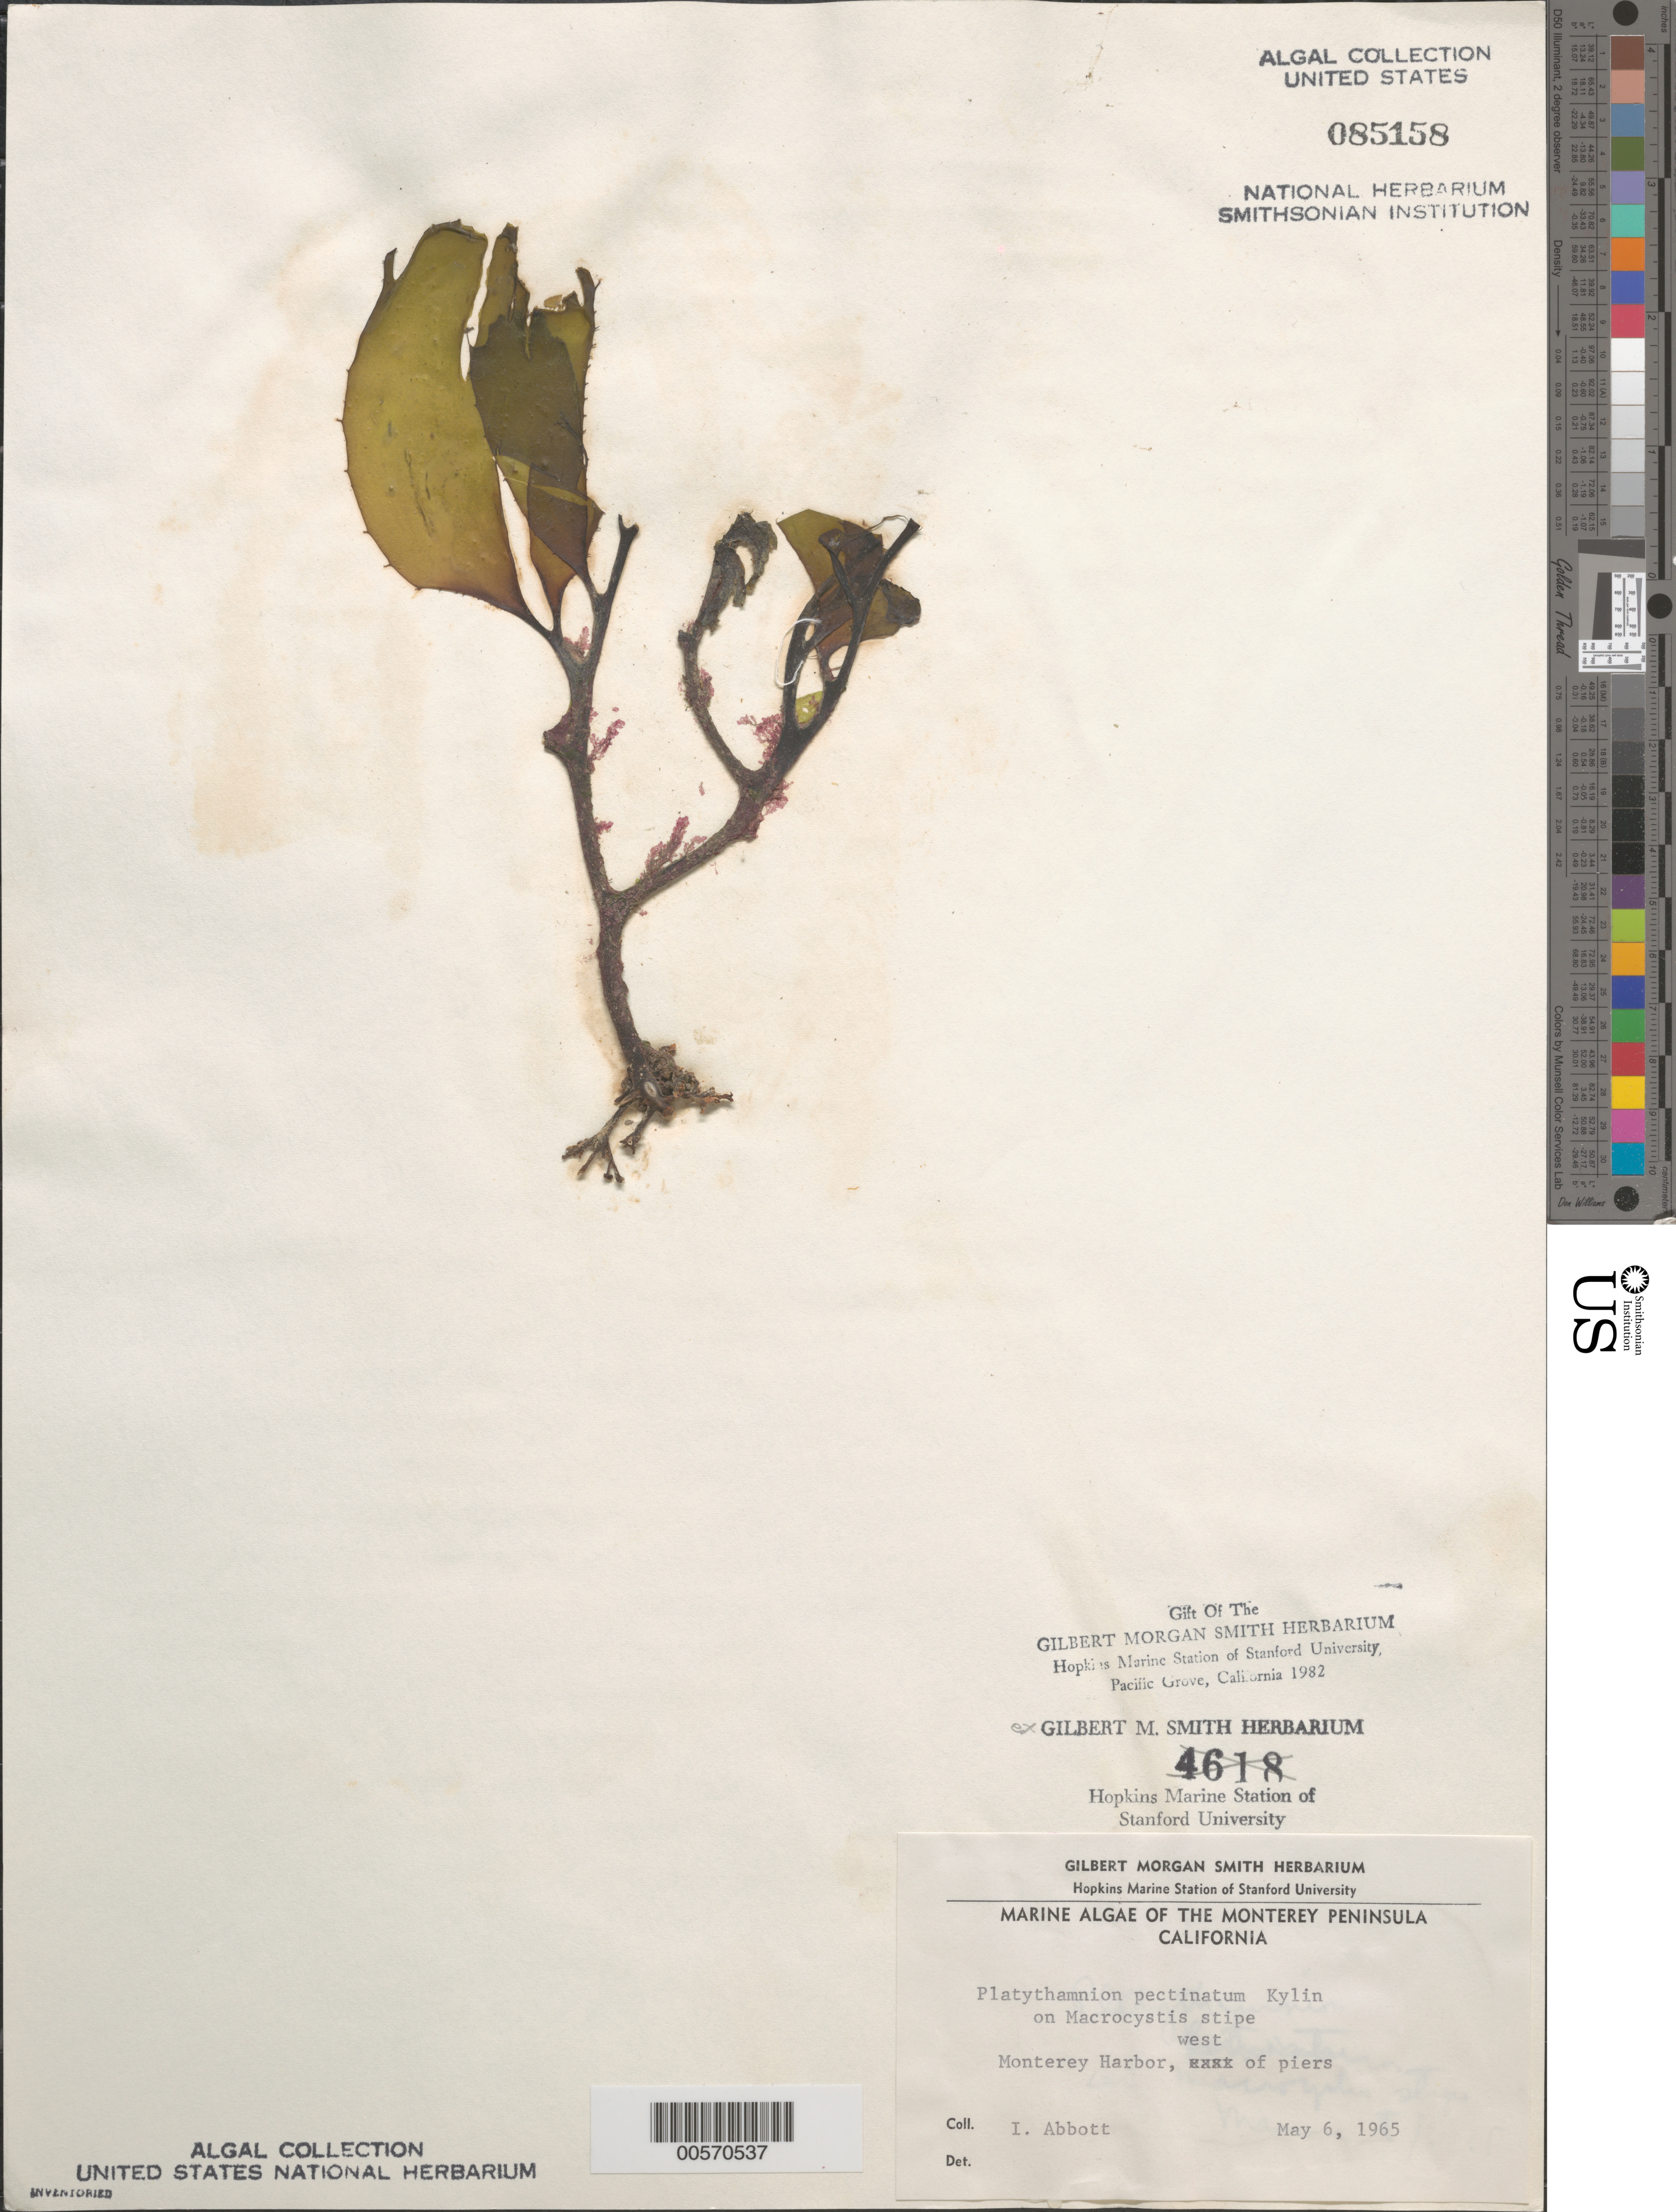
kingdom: Plantae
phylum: Rhodophyta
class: Florideophyceae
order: Ceramiales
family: Ceramiaceae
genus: Pterothamnion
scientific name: Pterothamnion pectinatum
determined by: Algae name updating Project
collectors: I. A. Abbott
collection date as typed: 06 May 1965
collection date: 1965-05-06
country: United States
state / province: California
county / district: Monterey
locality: Monterey Harbor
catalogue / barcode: US 85158